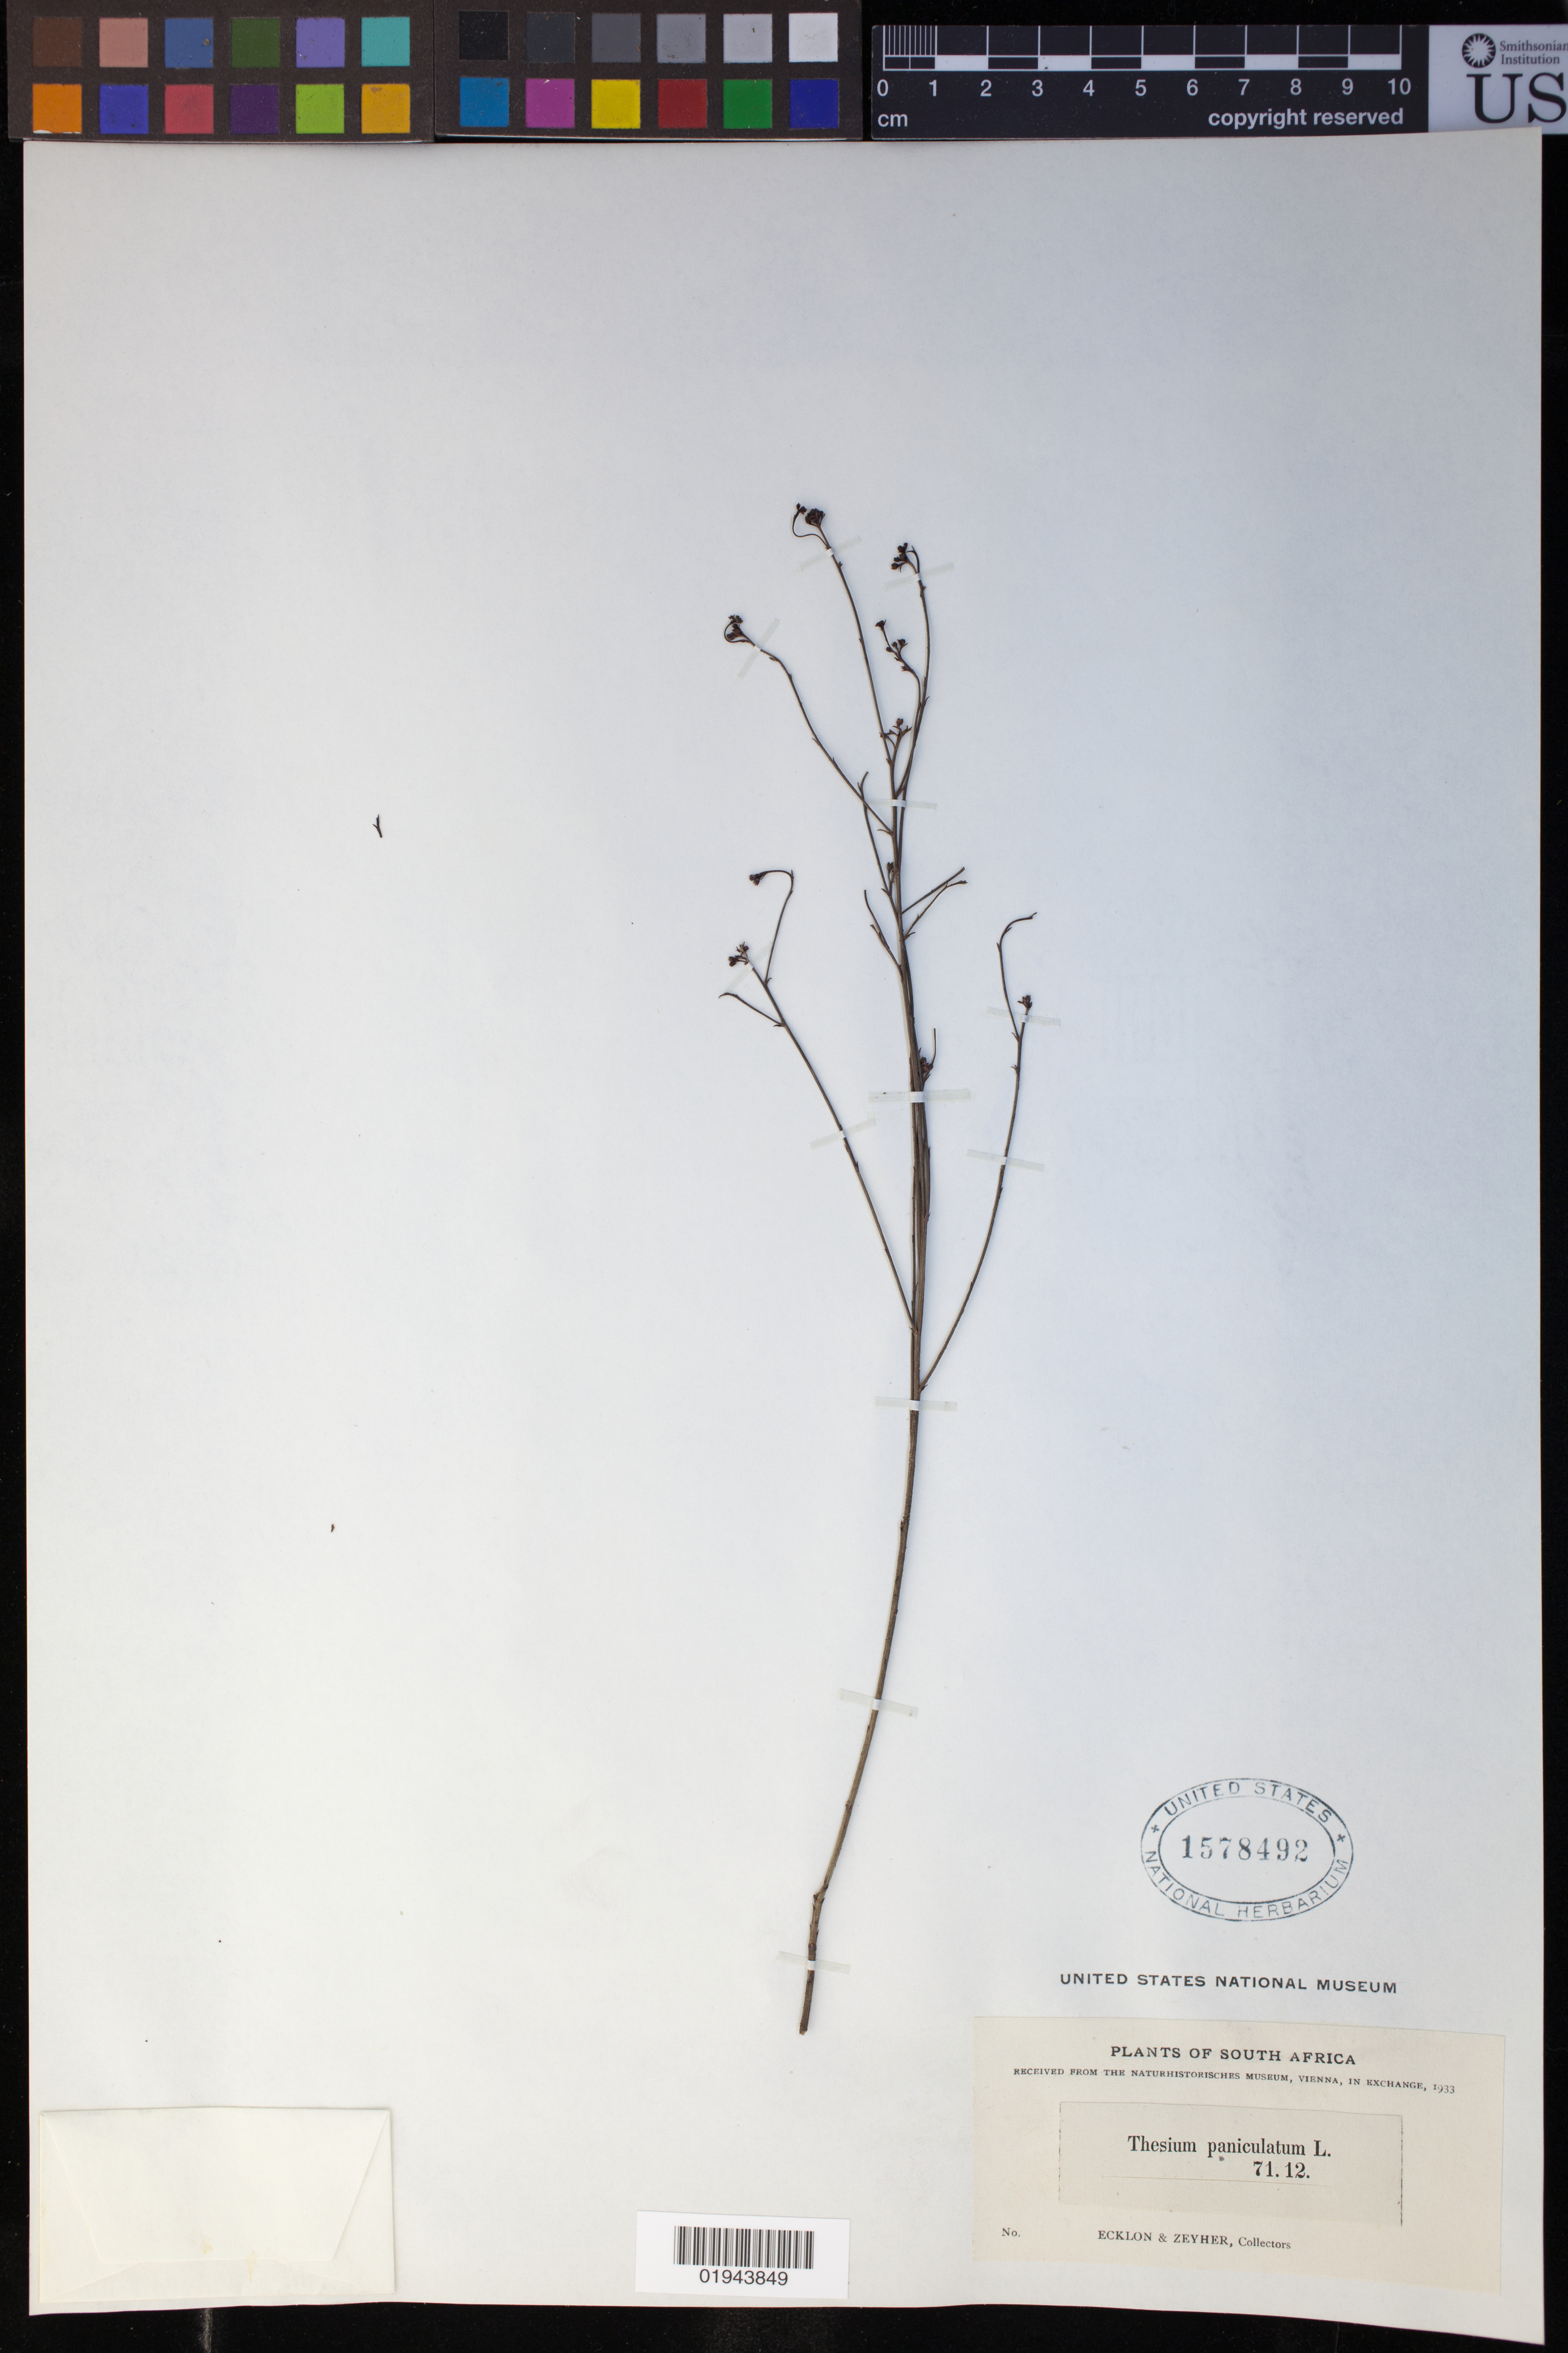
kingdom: Plantae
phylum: Tracheophyta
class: Magnoliopsida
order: Santalales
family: Thesiaceae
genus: Thesium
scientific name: Thesium paniculatum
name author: L.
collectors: -. Ecklon & C. Zeyher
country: South Africa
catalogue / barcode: US 1578492